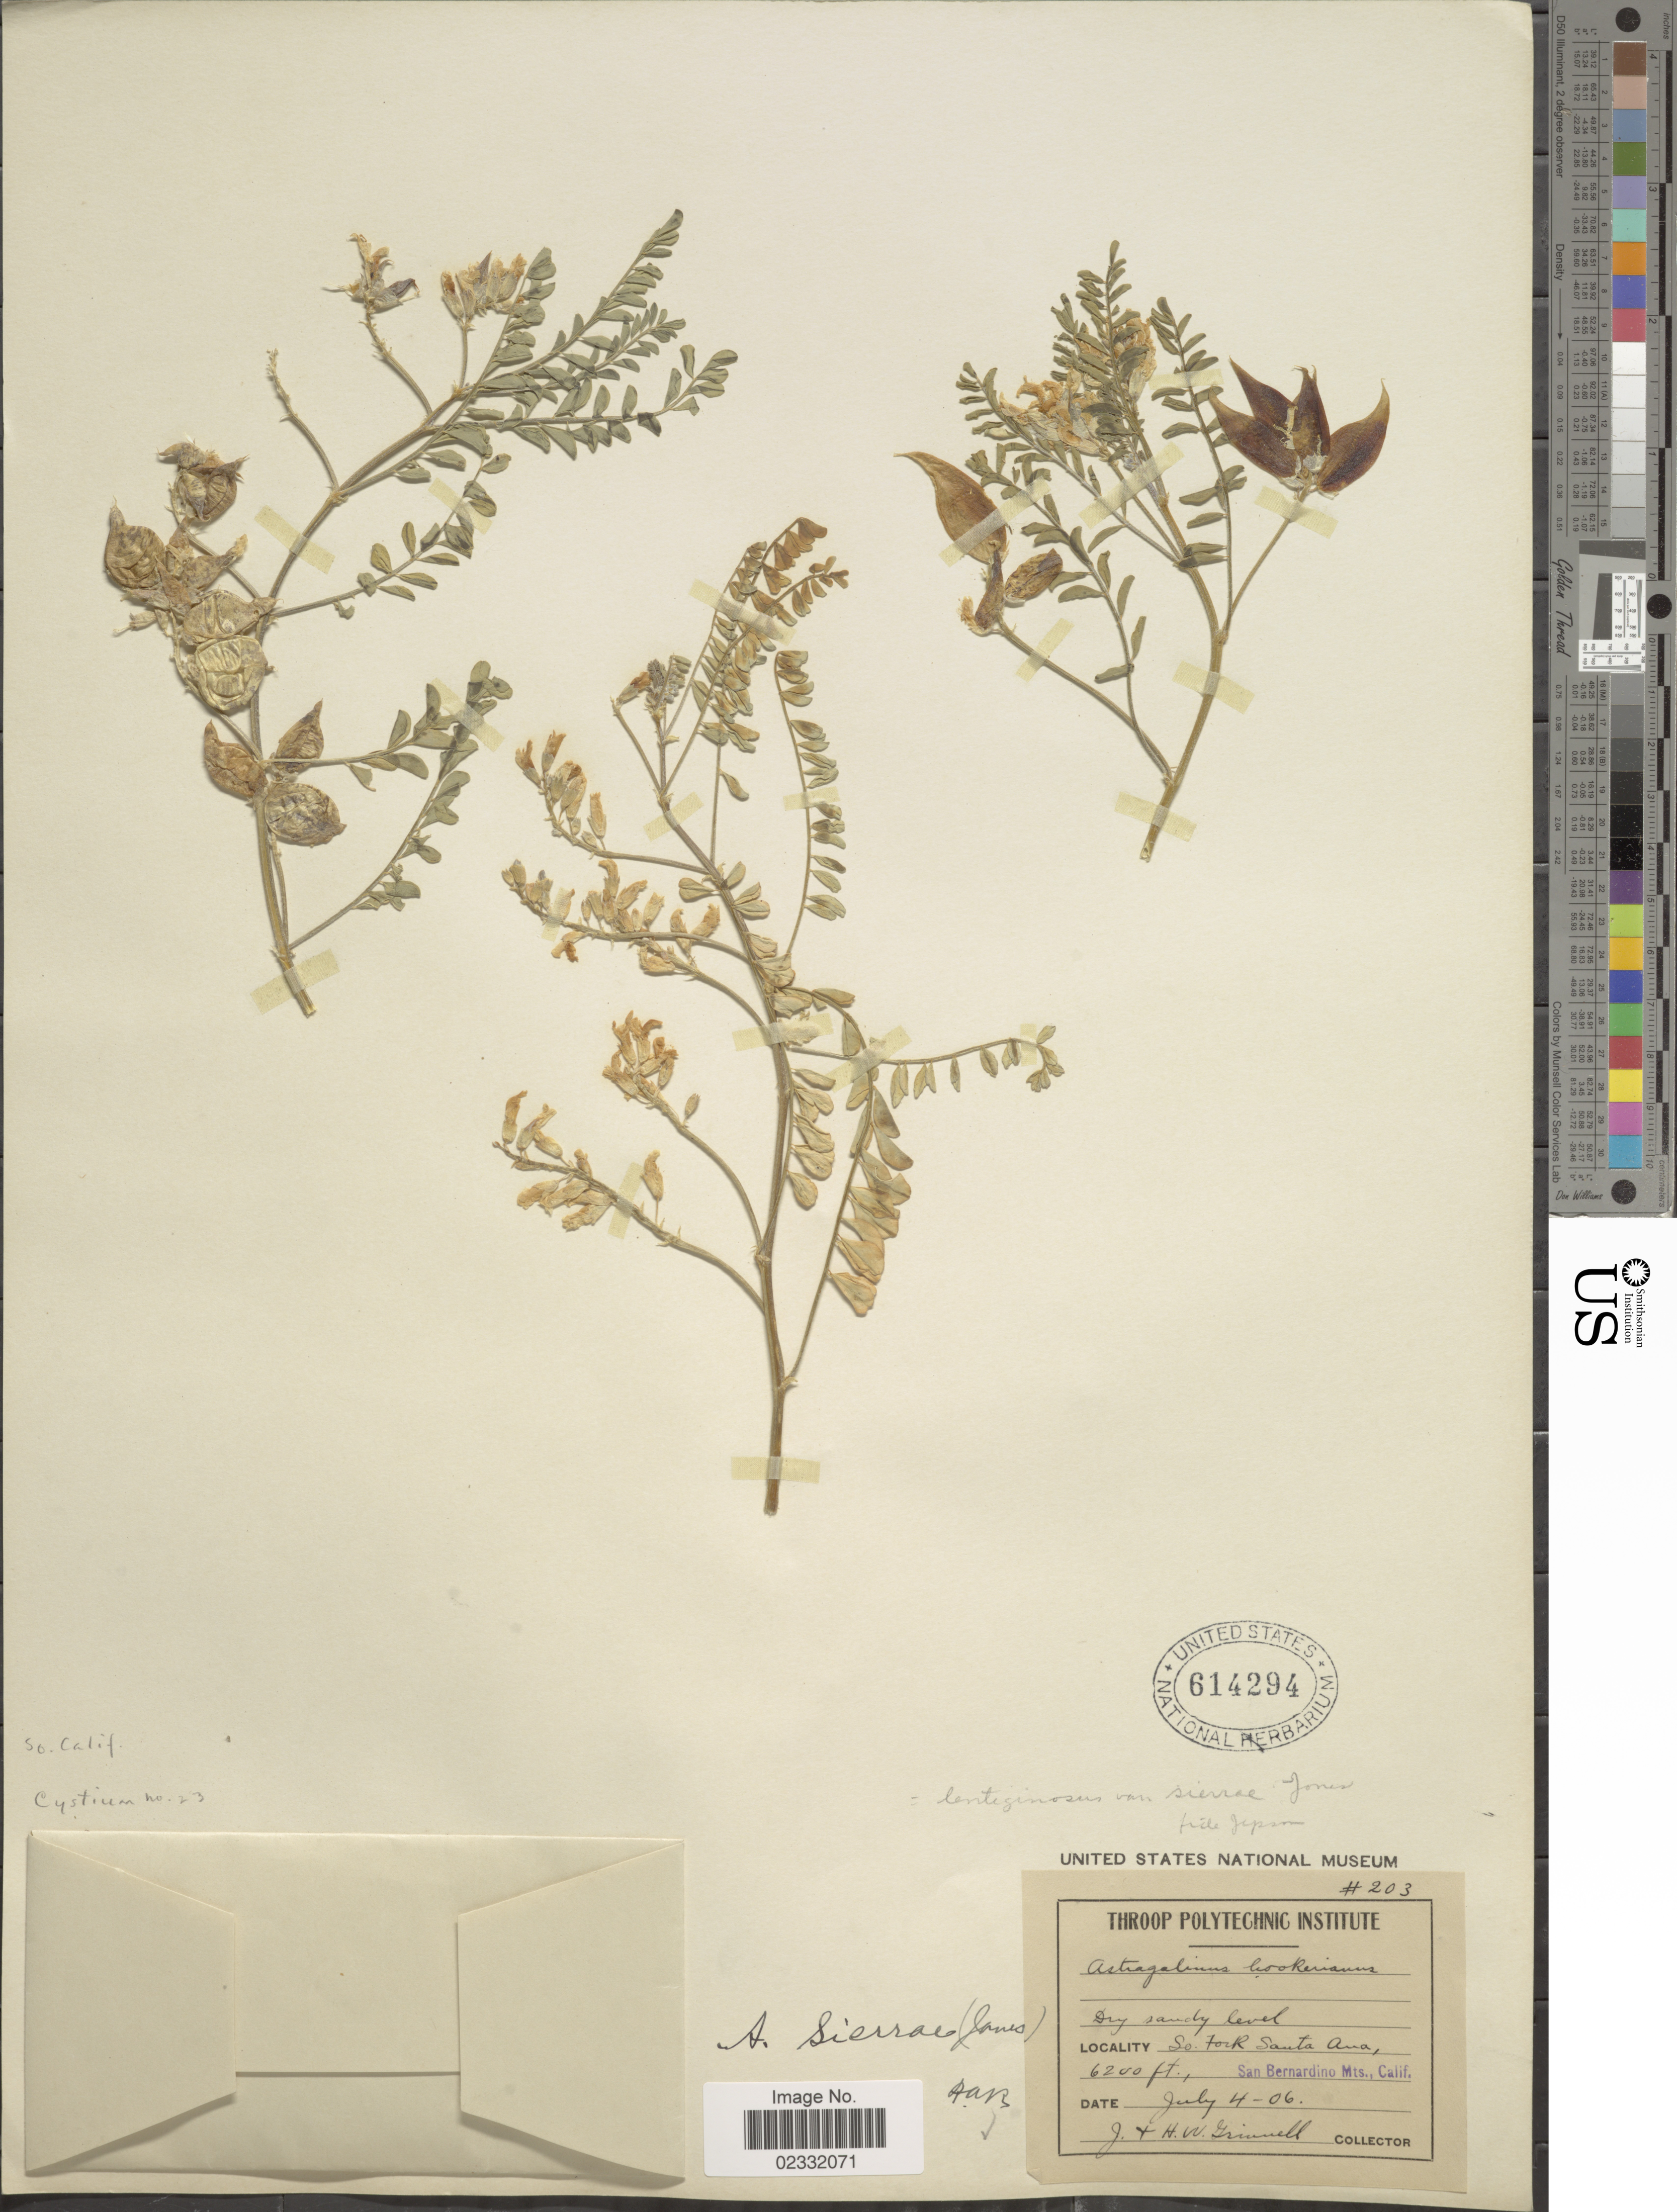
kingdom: Plantae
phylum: Tracheophyta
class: Magnoliopsida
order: Fabales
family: Fabaceae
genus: Astragalus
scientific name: Astragalus lentiginosus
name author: Douglas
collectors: J. Grinnell & H. Grinnell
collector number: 203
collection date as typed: Transcribed d/m/y: 4/7/6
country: United States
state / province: California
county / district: San Bernardino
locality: Dry andy level, So. Fork Santa Ana, San Bernardino Mts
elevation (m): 1890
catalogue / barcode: US 614294